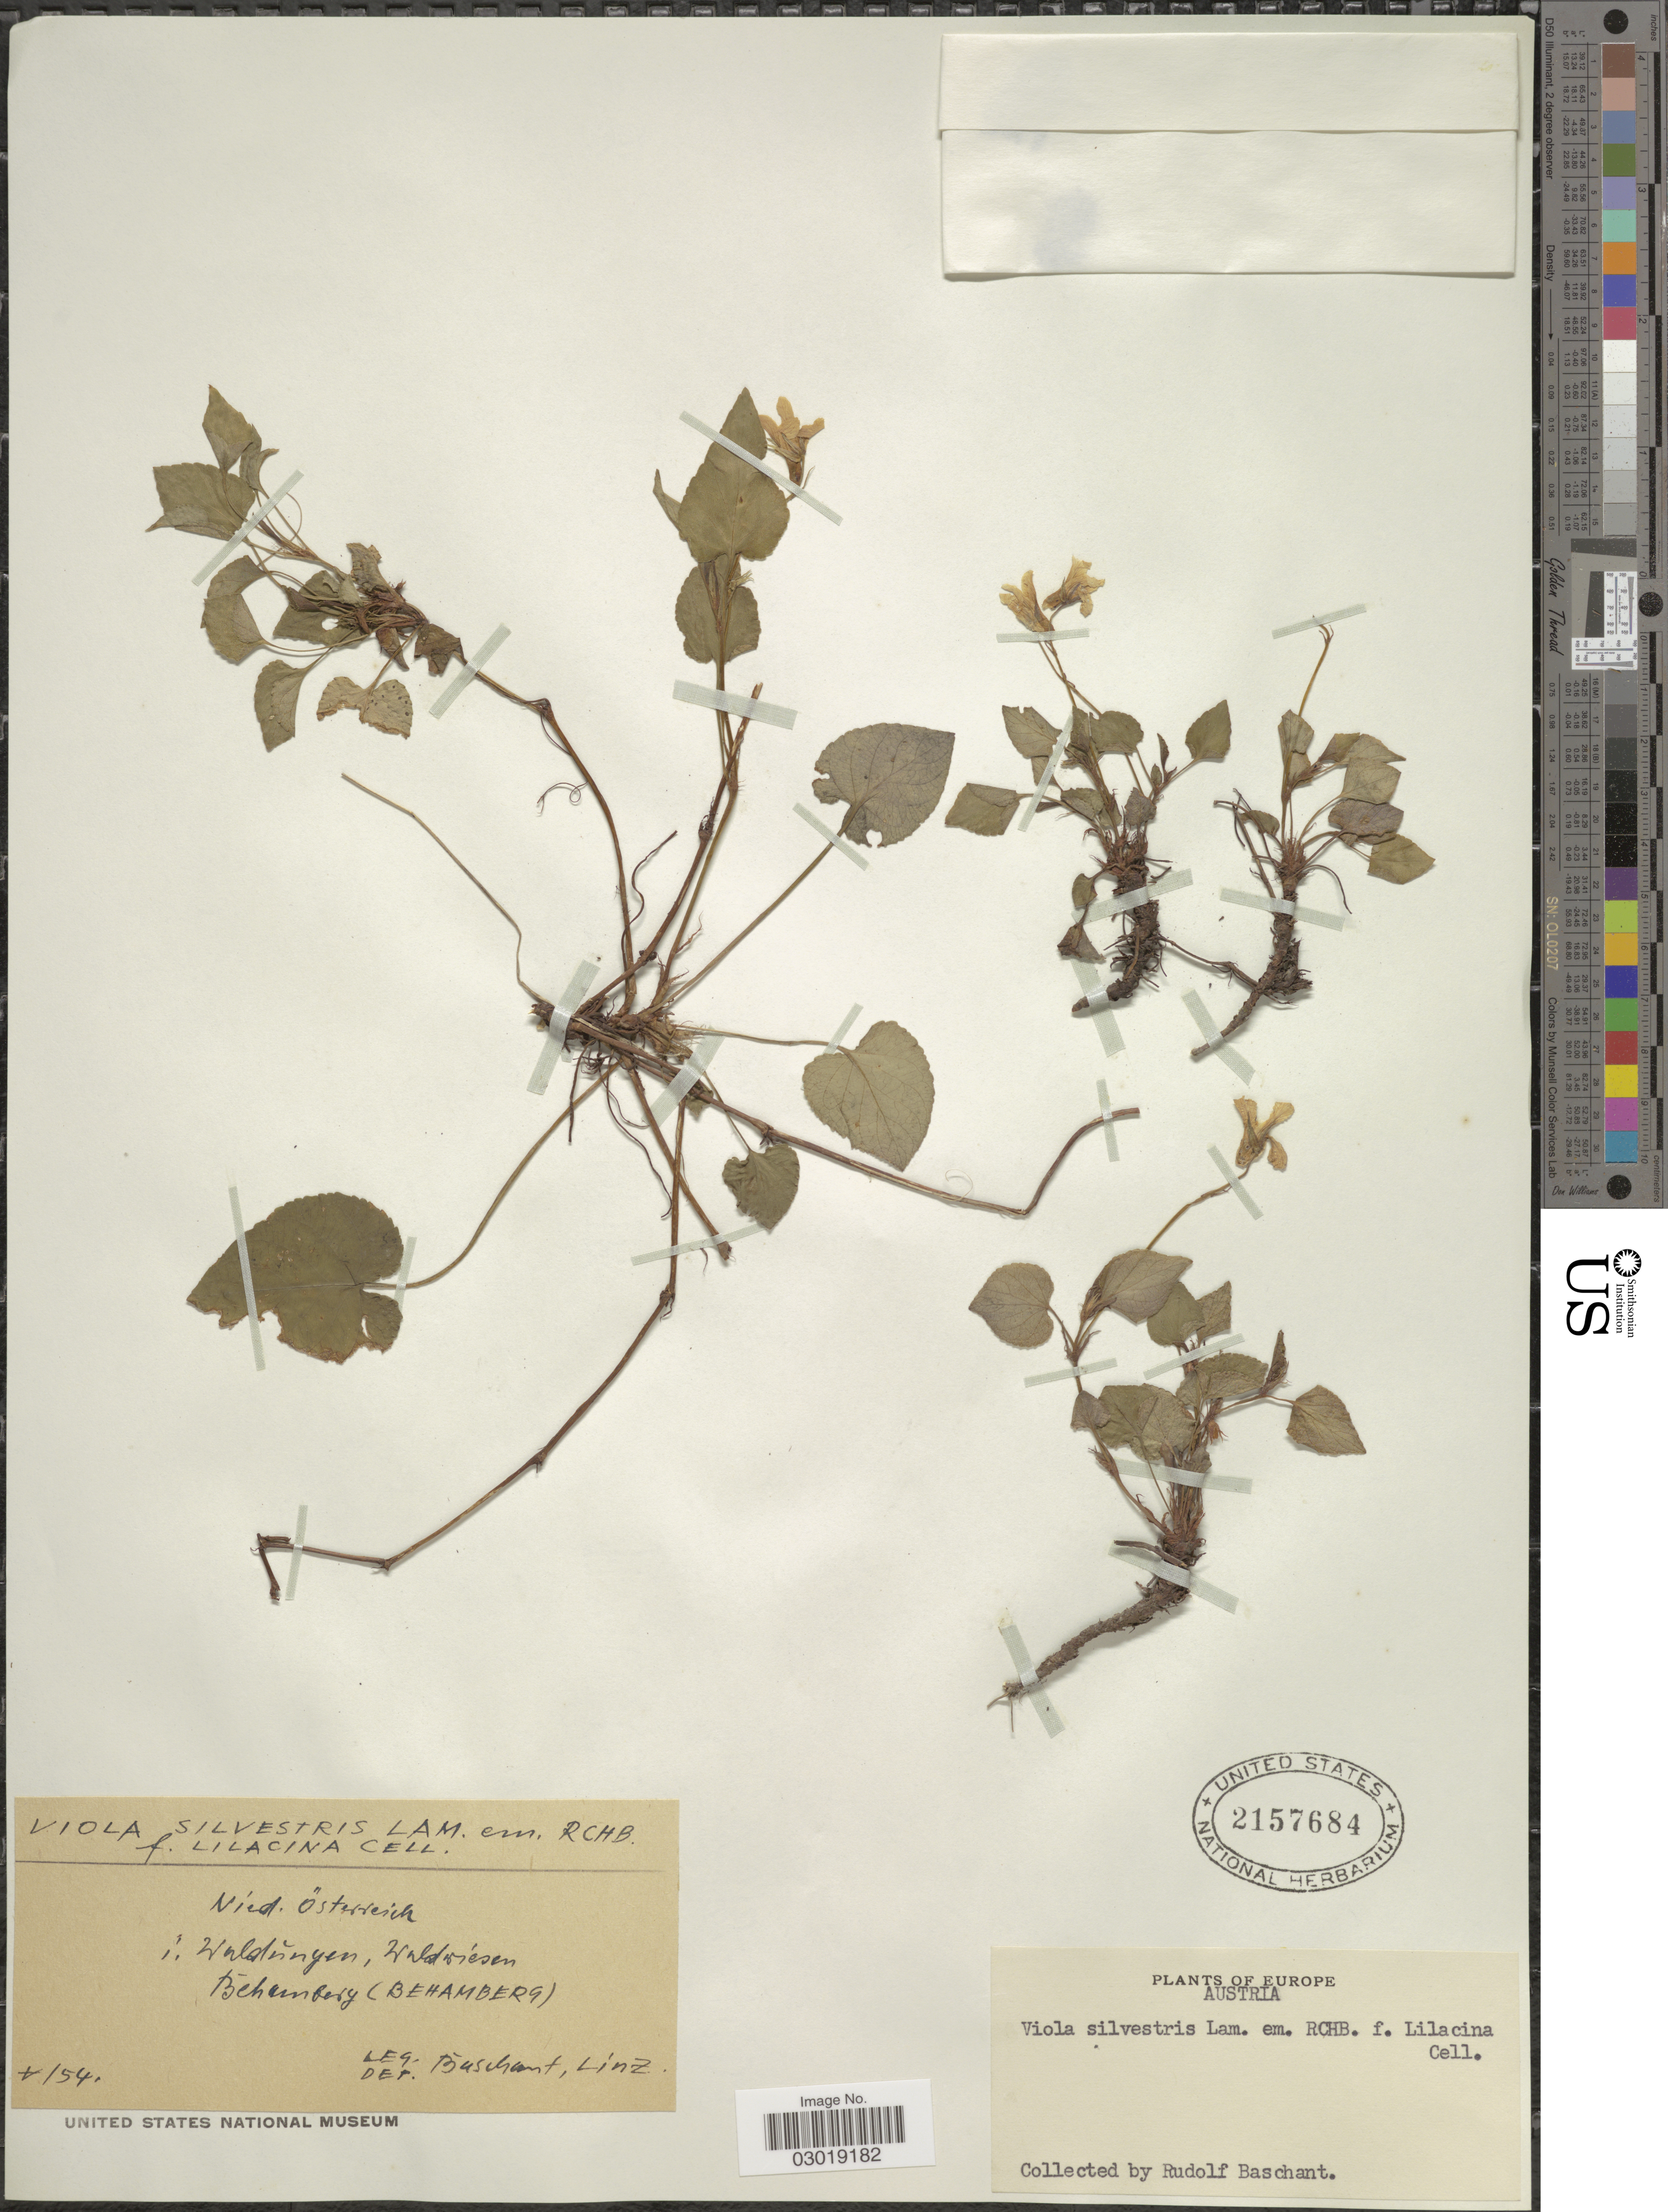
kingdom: Plantae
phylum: Tracheophyta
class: Magnoliopsida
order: Malpighiales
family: Violaceae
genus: Viola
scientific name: Viola sylvestris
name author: Lam.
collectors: R. Baschant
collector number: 154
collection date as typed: Transcribed d/m/y: /4/54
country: Austria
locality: Nied. Östereich. Waldungen, Waldwiesen, Behamberg (Behamberg).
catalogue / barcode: US 2157684